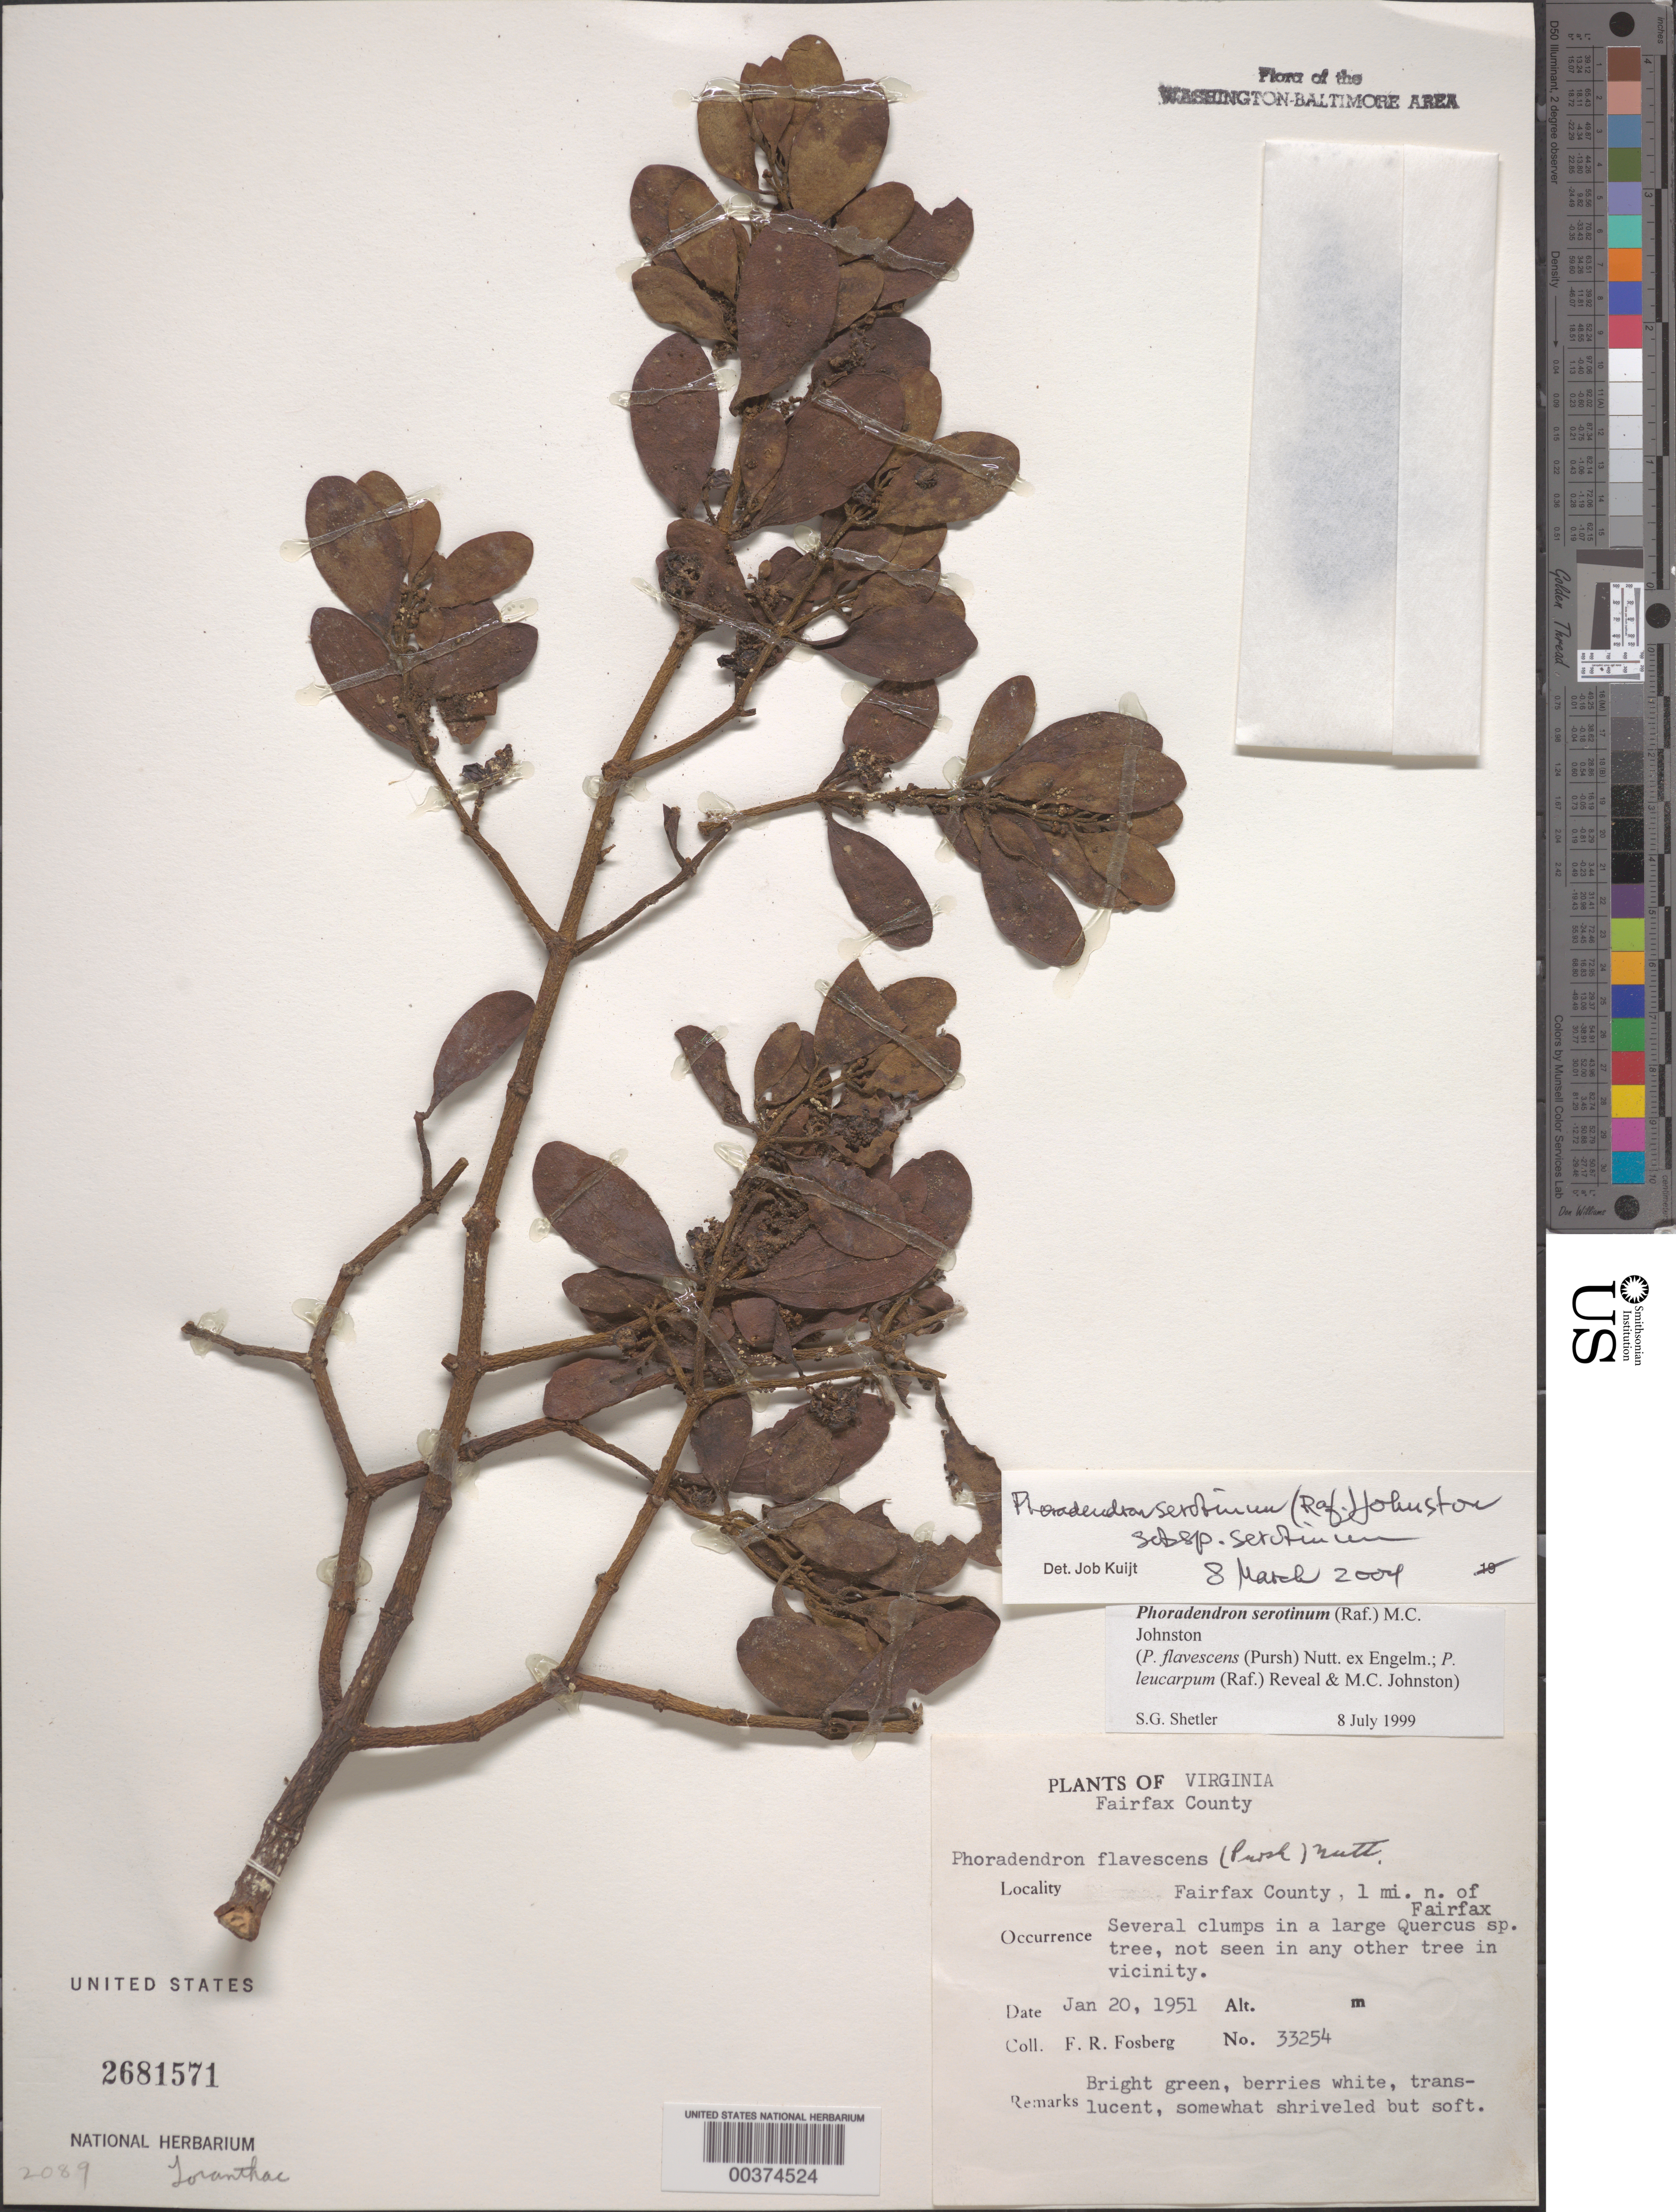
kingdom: Plantae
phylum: Tracheophyta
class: Magnoliopsida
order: Santalales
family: Viscaceae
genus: Phoradendron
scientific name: Phoradendron serotinum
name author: (Raf.) M.C. Johnst.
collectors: F. R. Fosberg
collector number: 33254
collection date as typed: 20 Jan 1951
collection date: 1951-01-20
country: United States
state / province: Virginia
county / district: Fairfax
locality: North of Fairfax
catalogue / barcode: US 2681571